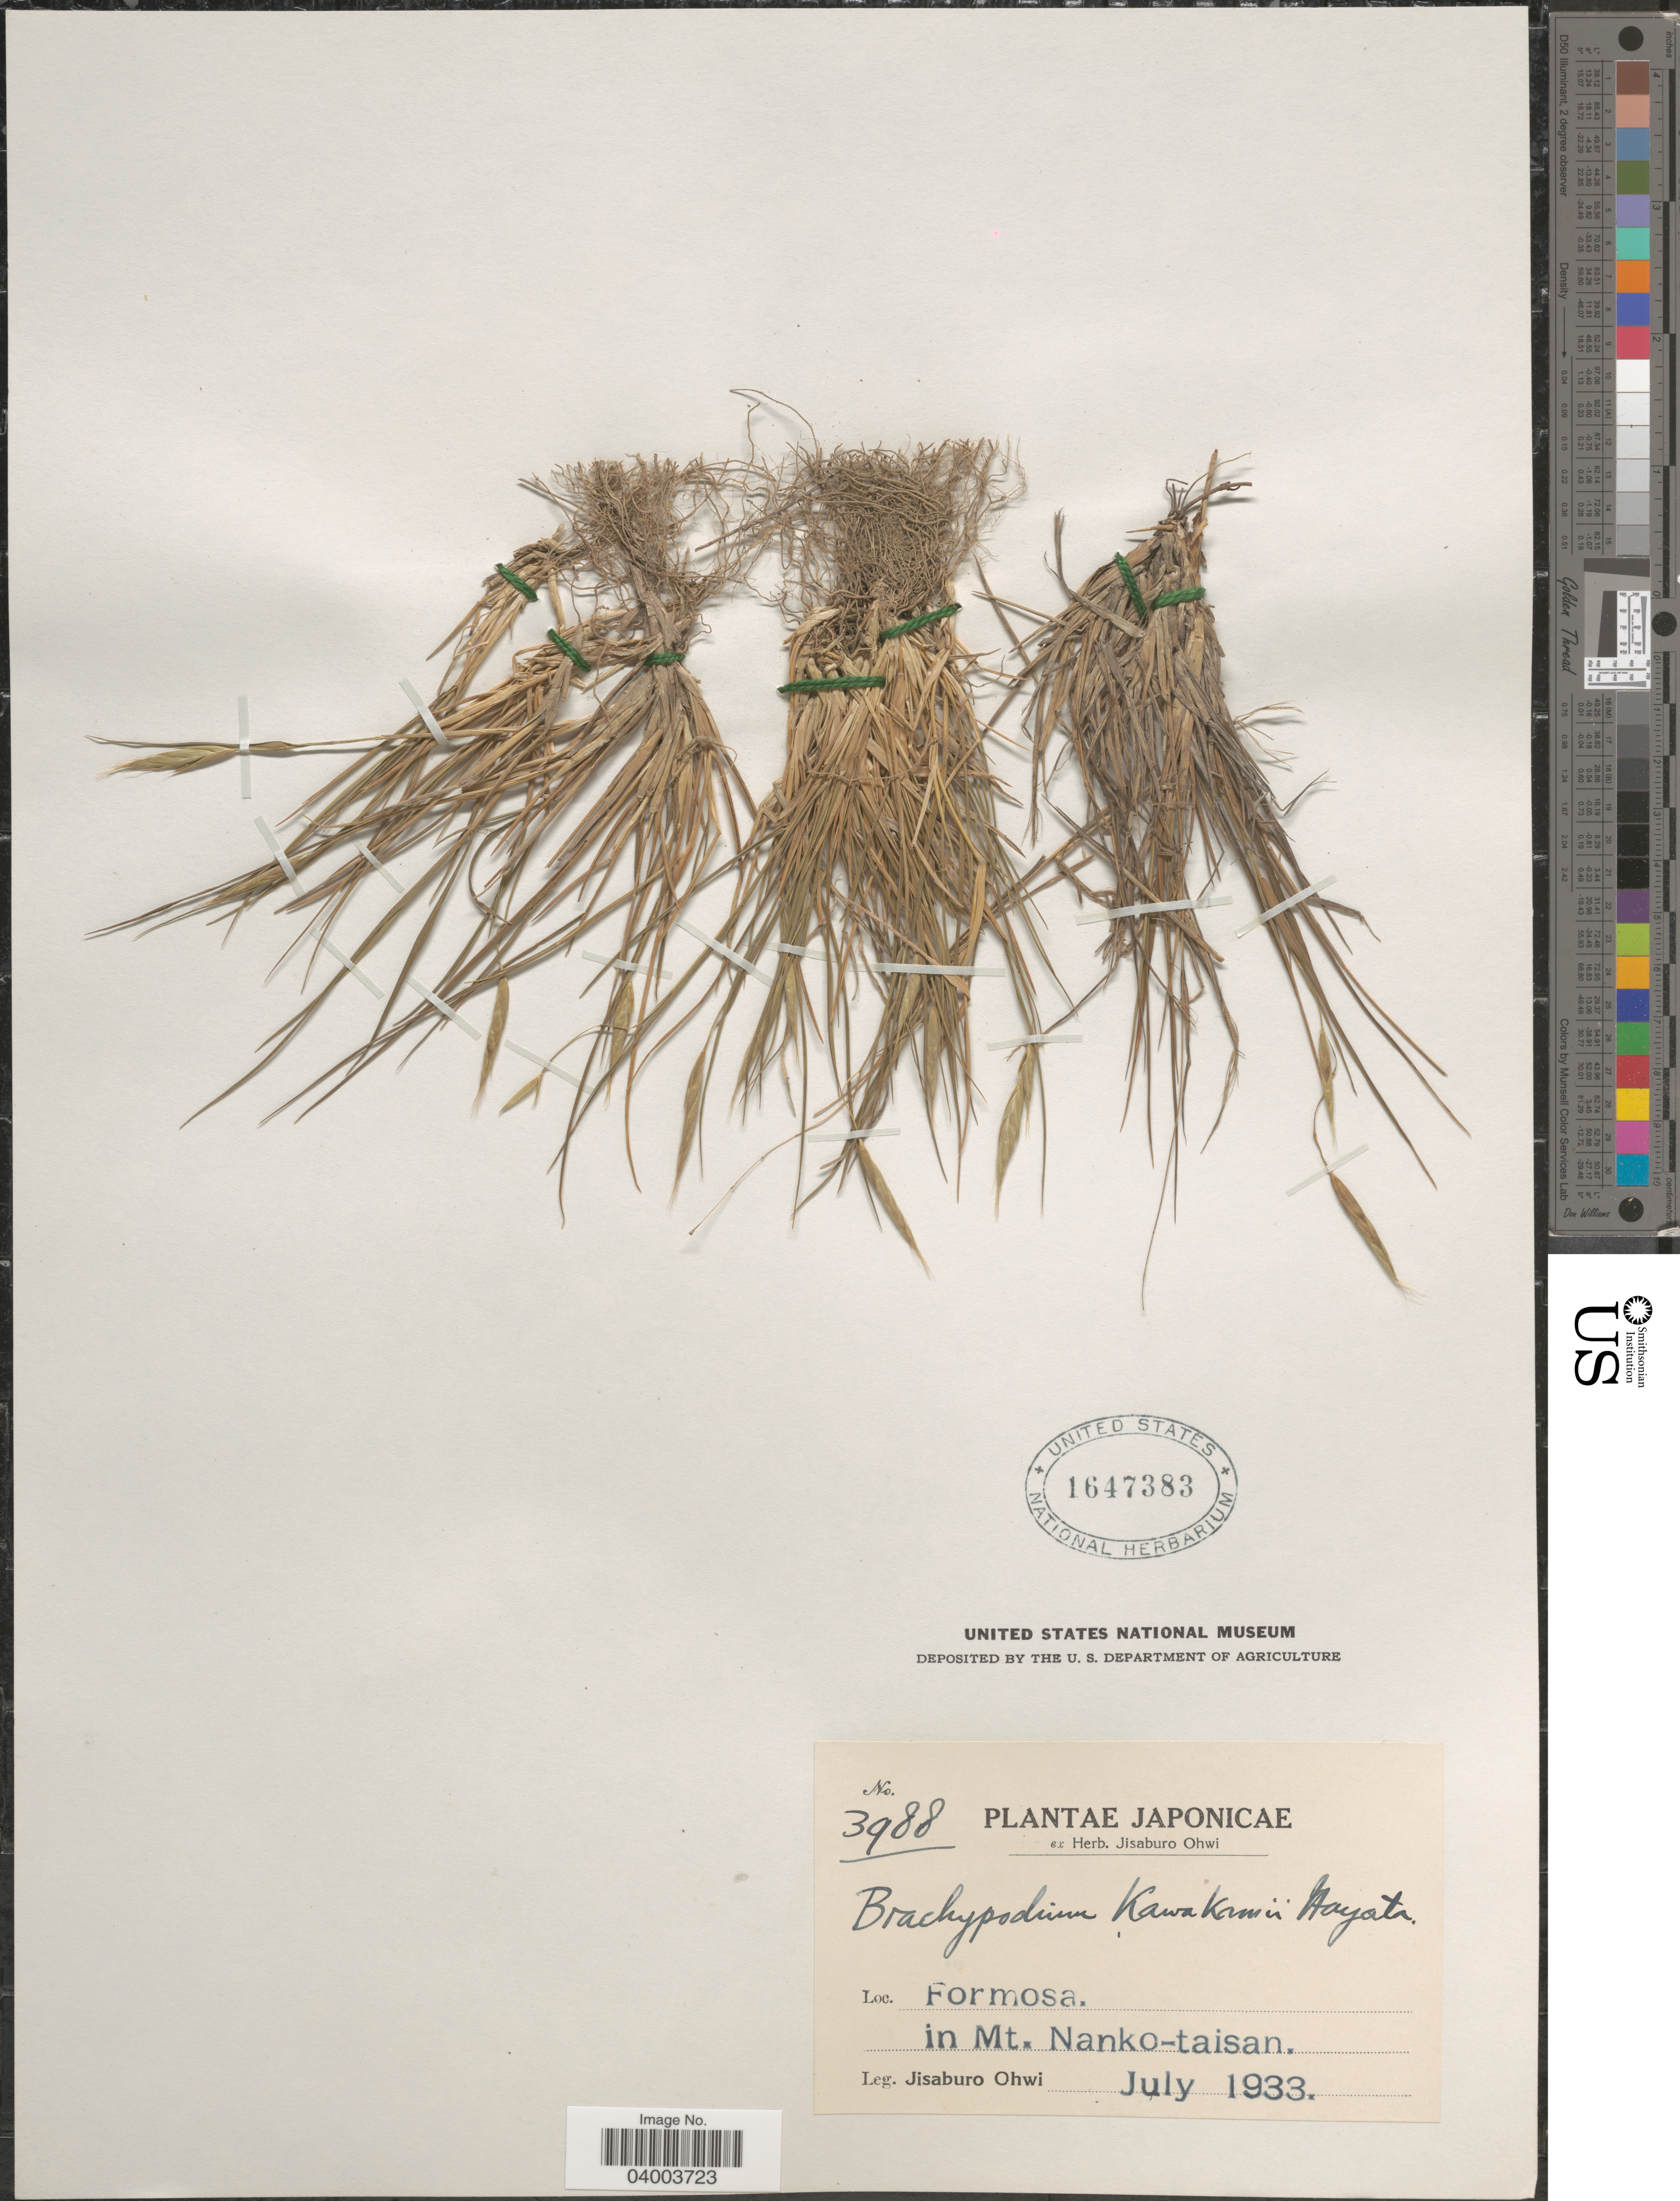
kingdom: Plantae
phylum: Tracheophyta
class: Liliopsida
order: Poales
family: Poaceae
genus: Brachypodium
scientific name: Brachypodium kawakamii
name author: Hayata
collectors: J. Ohwi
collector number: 3988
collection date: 1933-07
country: Japan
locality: Formosa in Mt. Nanko-taisan.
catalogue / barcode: US 1647383